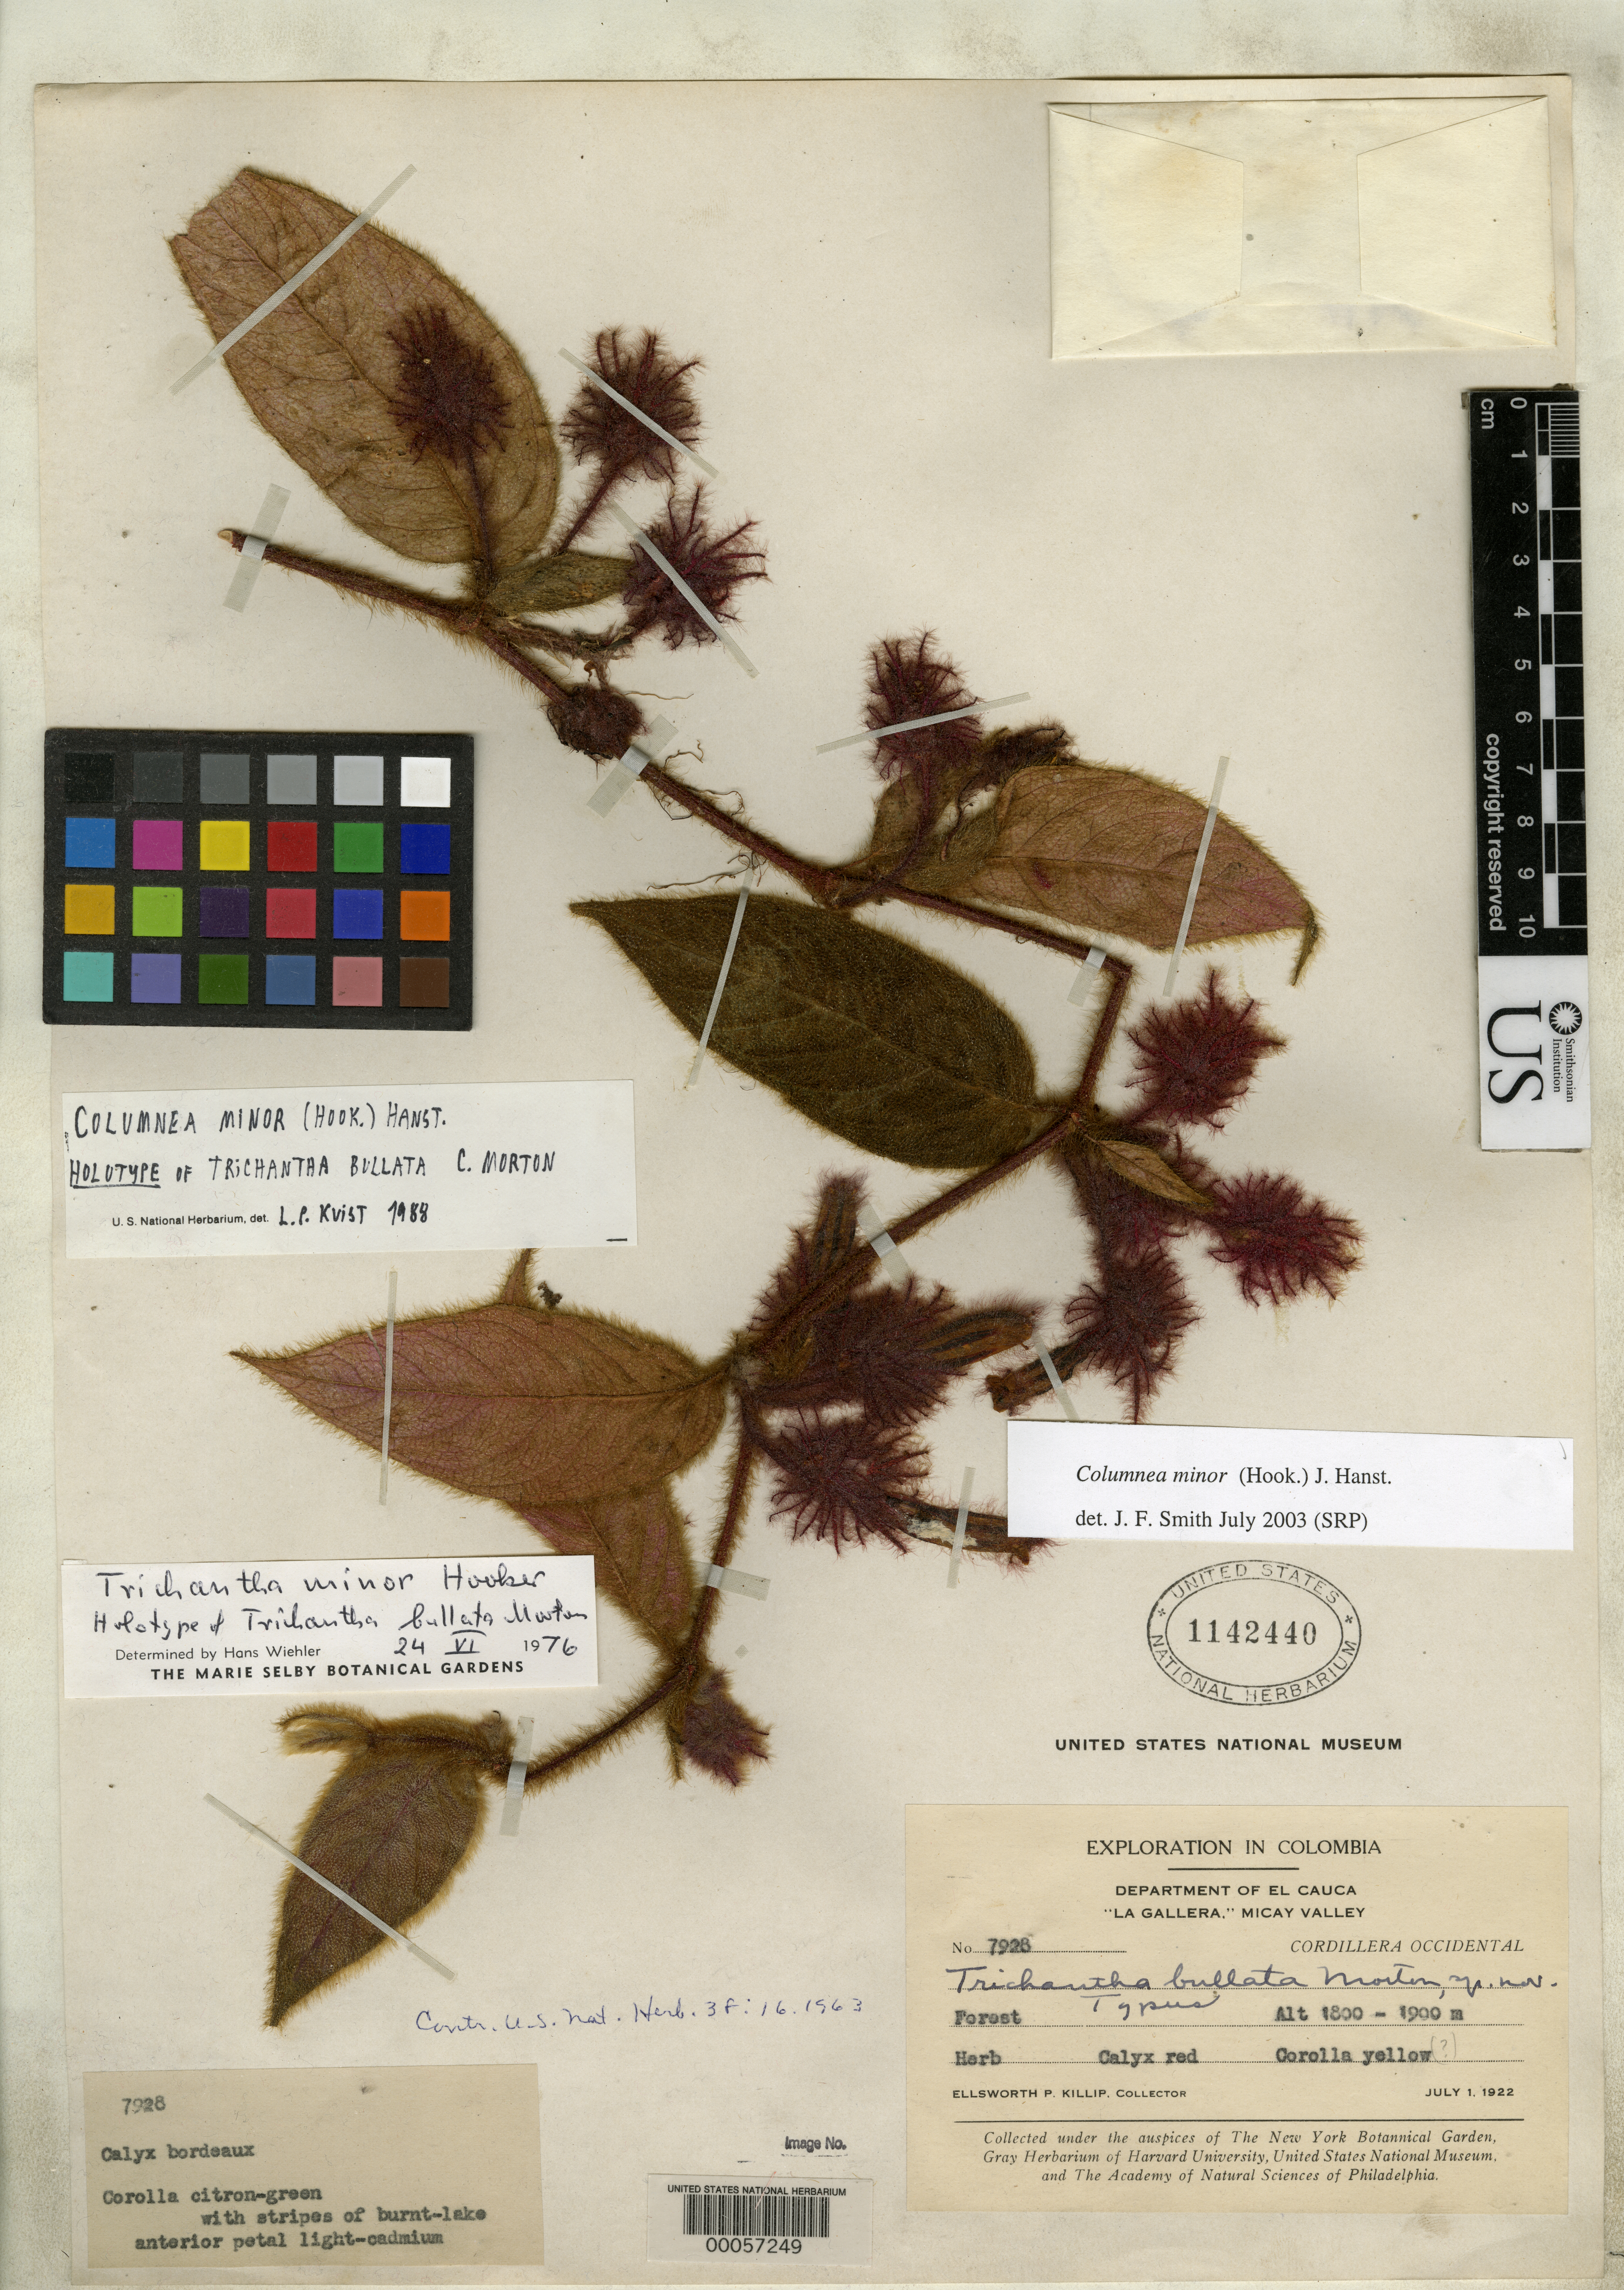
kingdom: Plantae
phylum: Tracheophyta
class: Magnoliopsida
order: Lamiales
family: Gesneriaceae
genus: Trichantha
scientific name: Trichantha bullata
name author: C.V. Morton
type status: Holotype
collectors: E. P. Killip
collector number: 7928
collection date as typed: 01 Jul 1922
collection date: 1922-07-01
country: Colombia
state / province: Cauca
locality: "La Gallera", Micay Valley, Cordillera Occidental.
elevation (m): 1800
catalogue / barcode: US 1142440